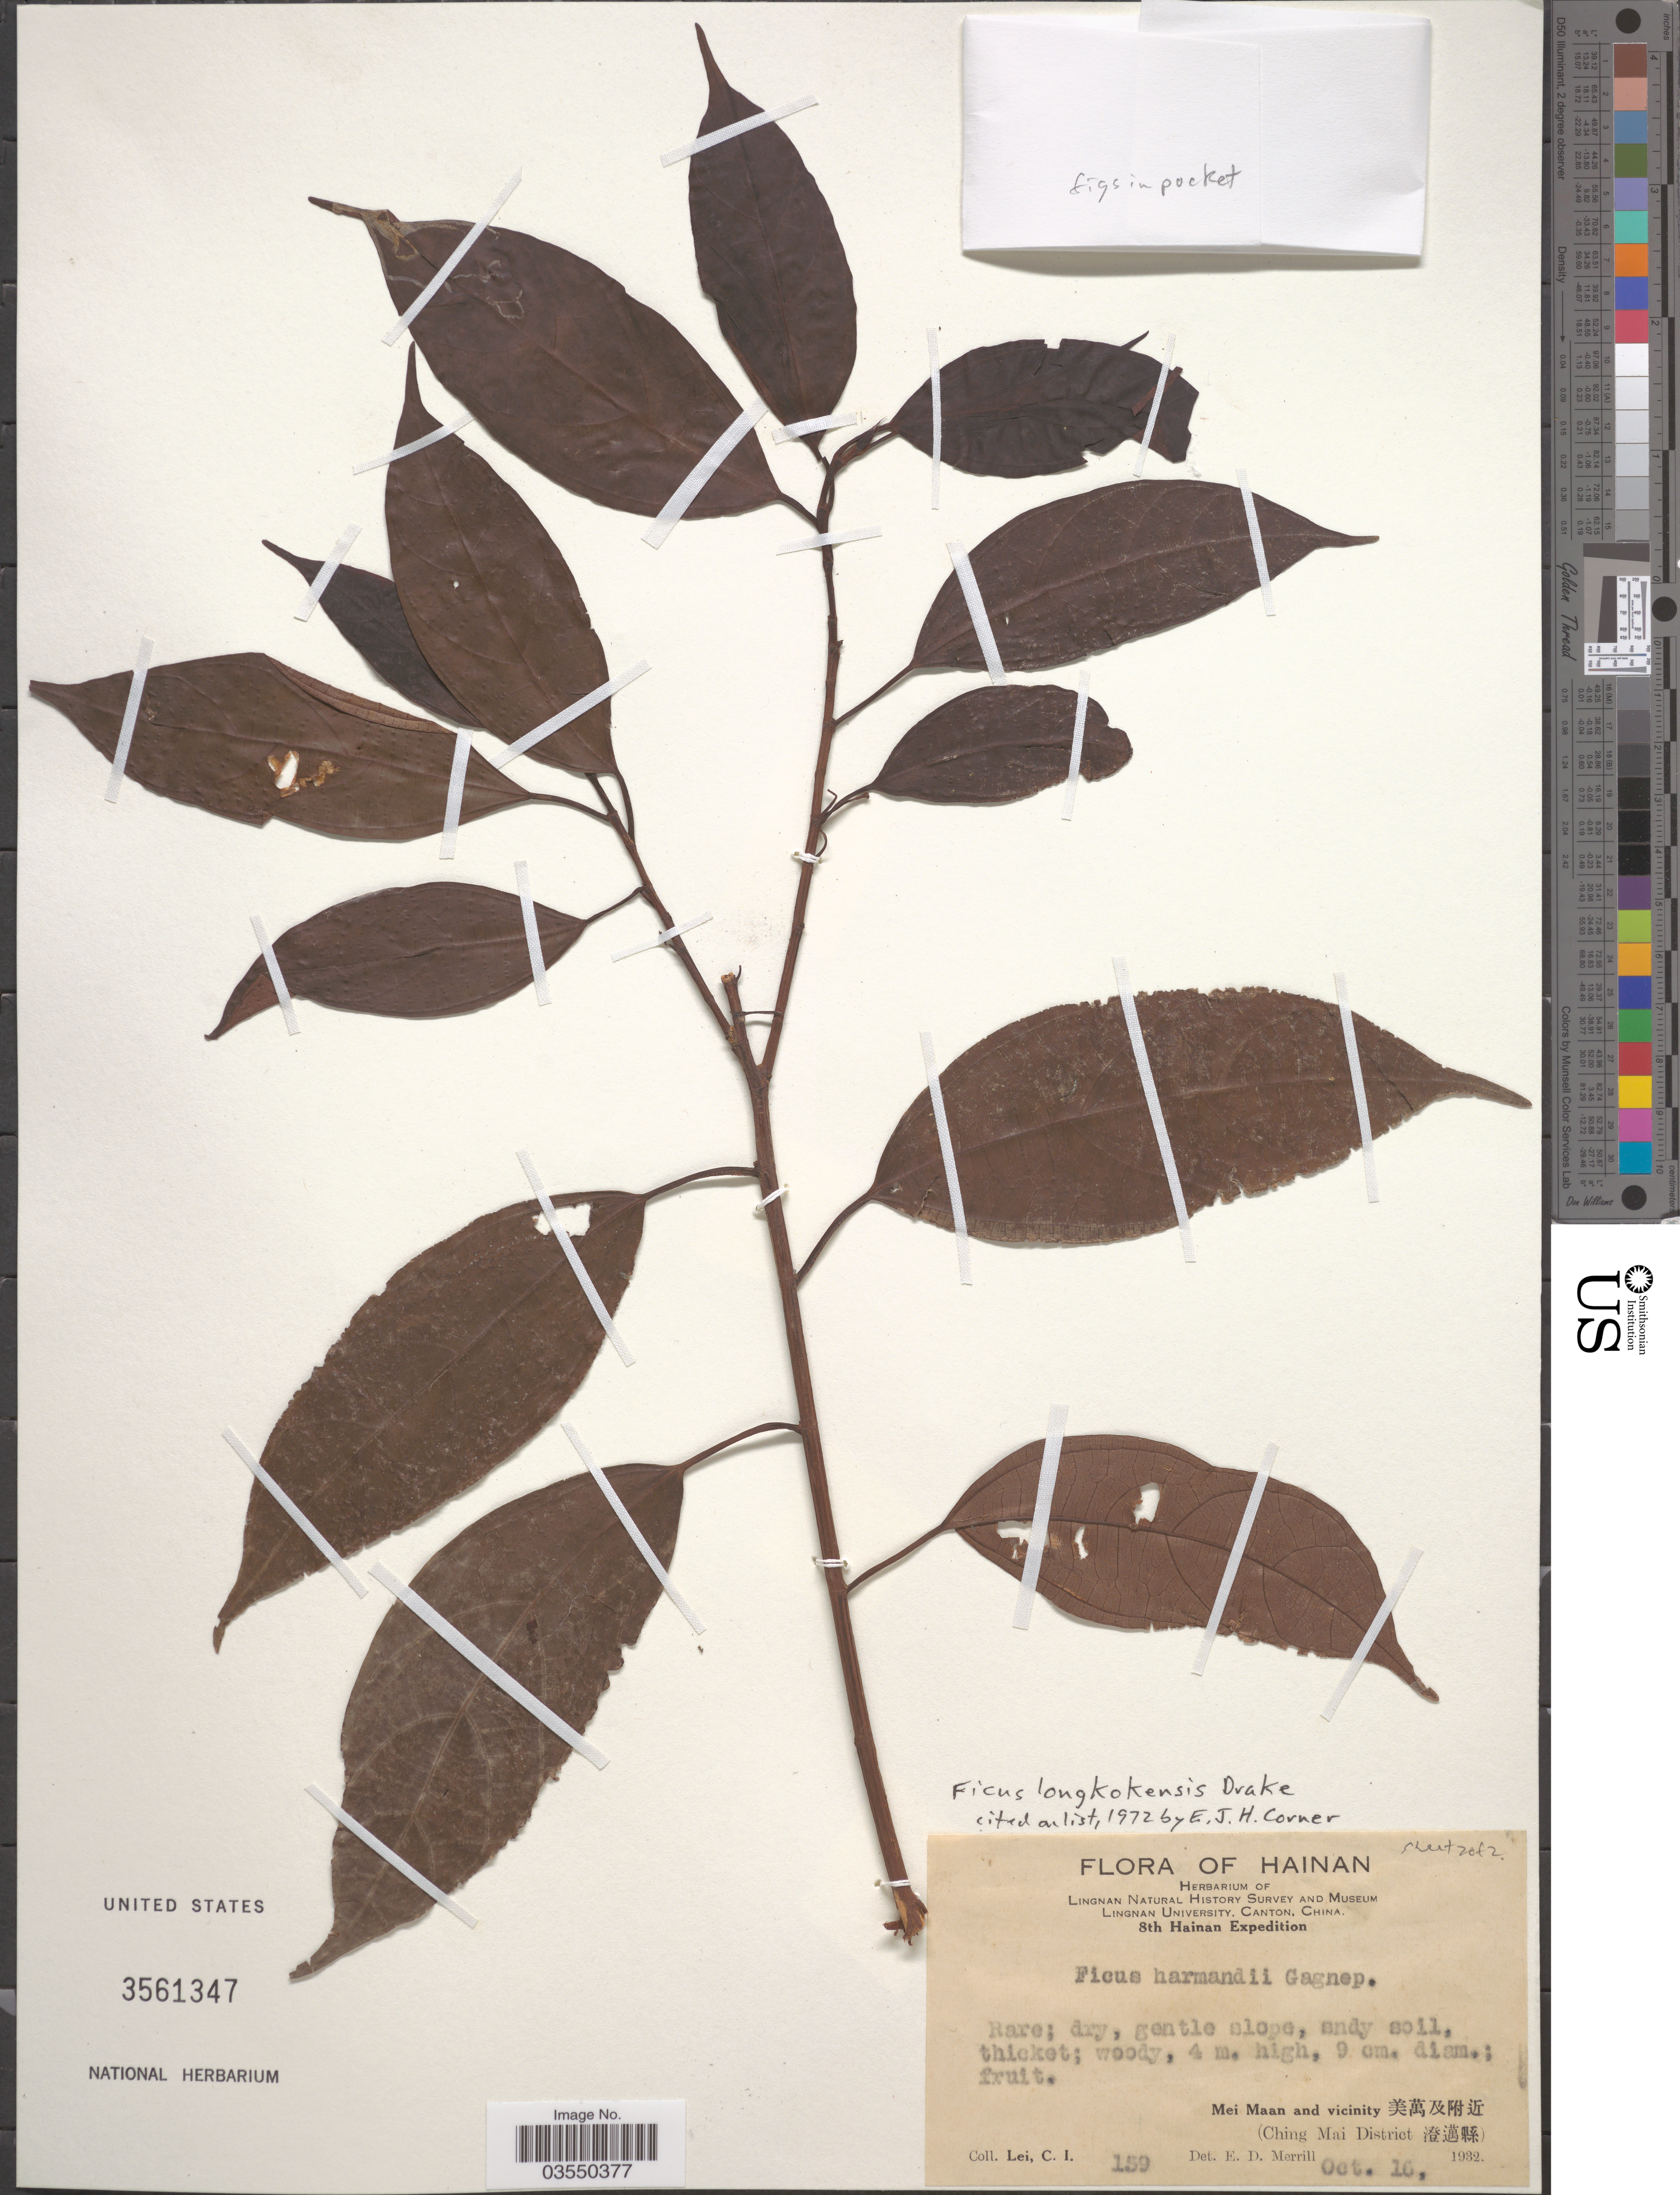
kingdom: Plantae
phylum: Tracheophyta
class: Magnoliopsida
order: Rosales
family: Moraceae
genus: Ficus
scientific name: Ficus langkokensis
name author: Drake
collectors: C. I. Lei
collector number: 159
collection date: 1932-10-16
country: China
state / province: Hainan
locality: Mei Maan and vicinity X. (Ching Mai District X).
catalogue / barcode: US 3561347